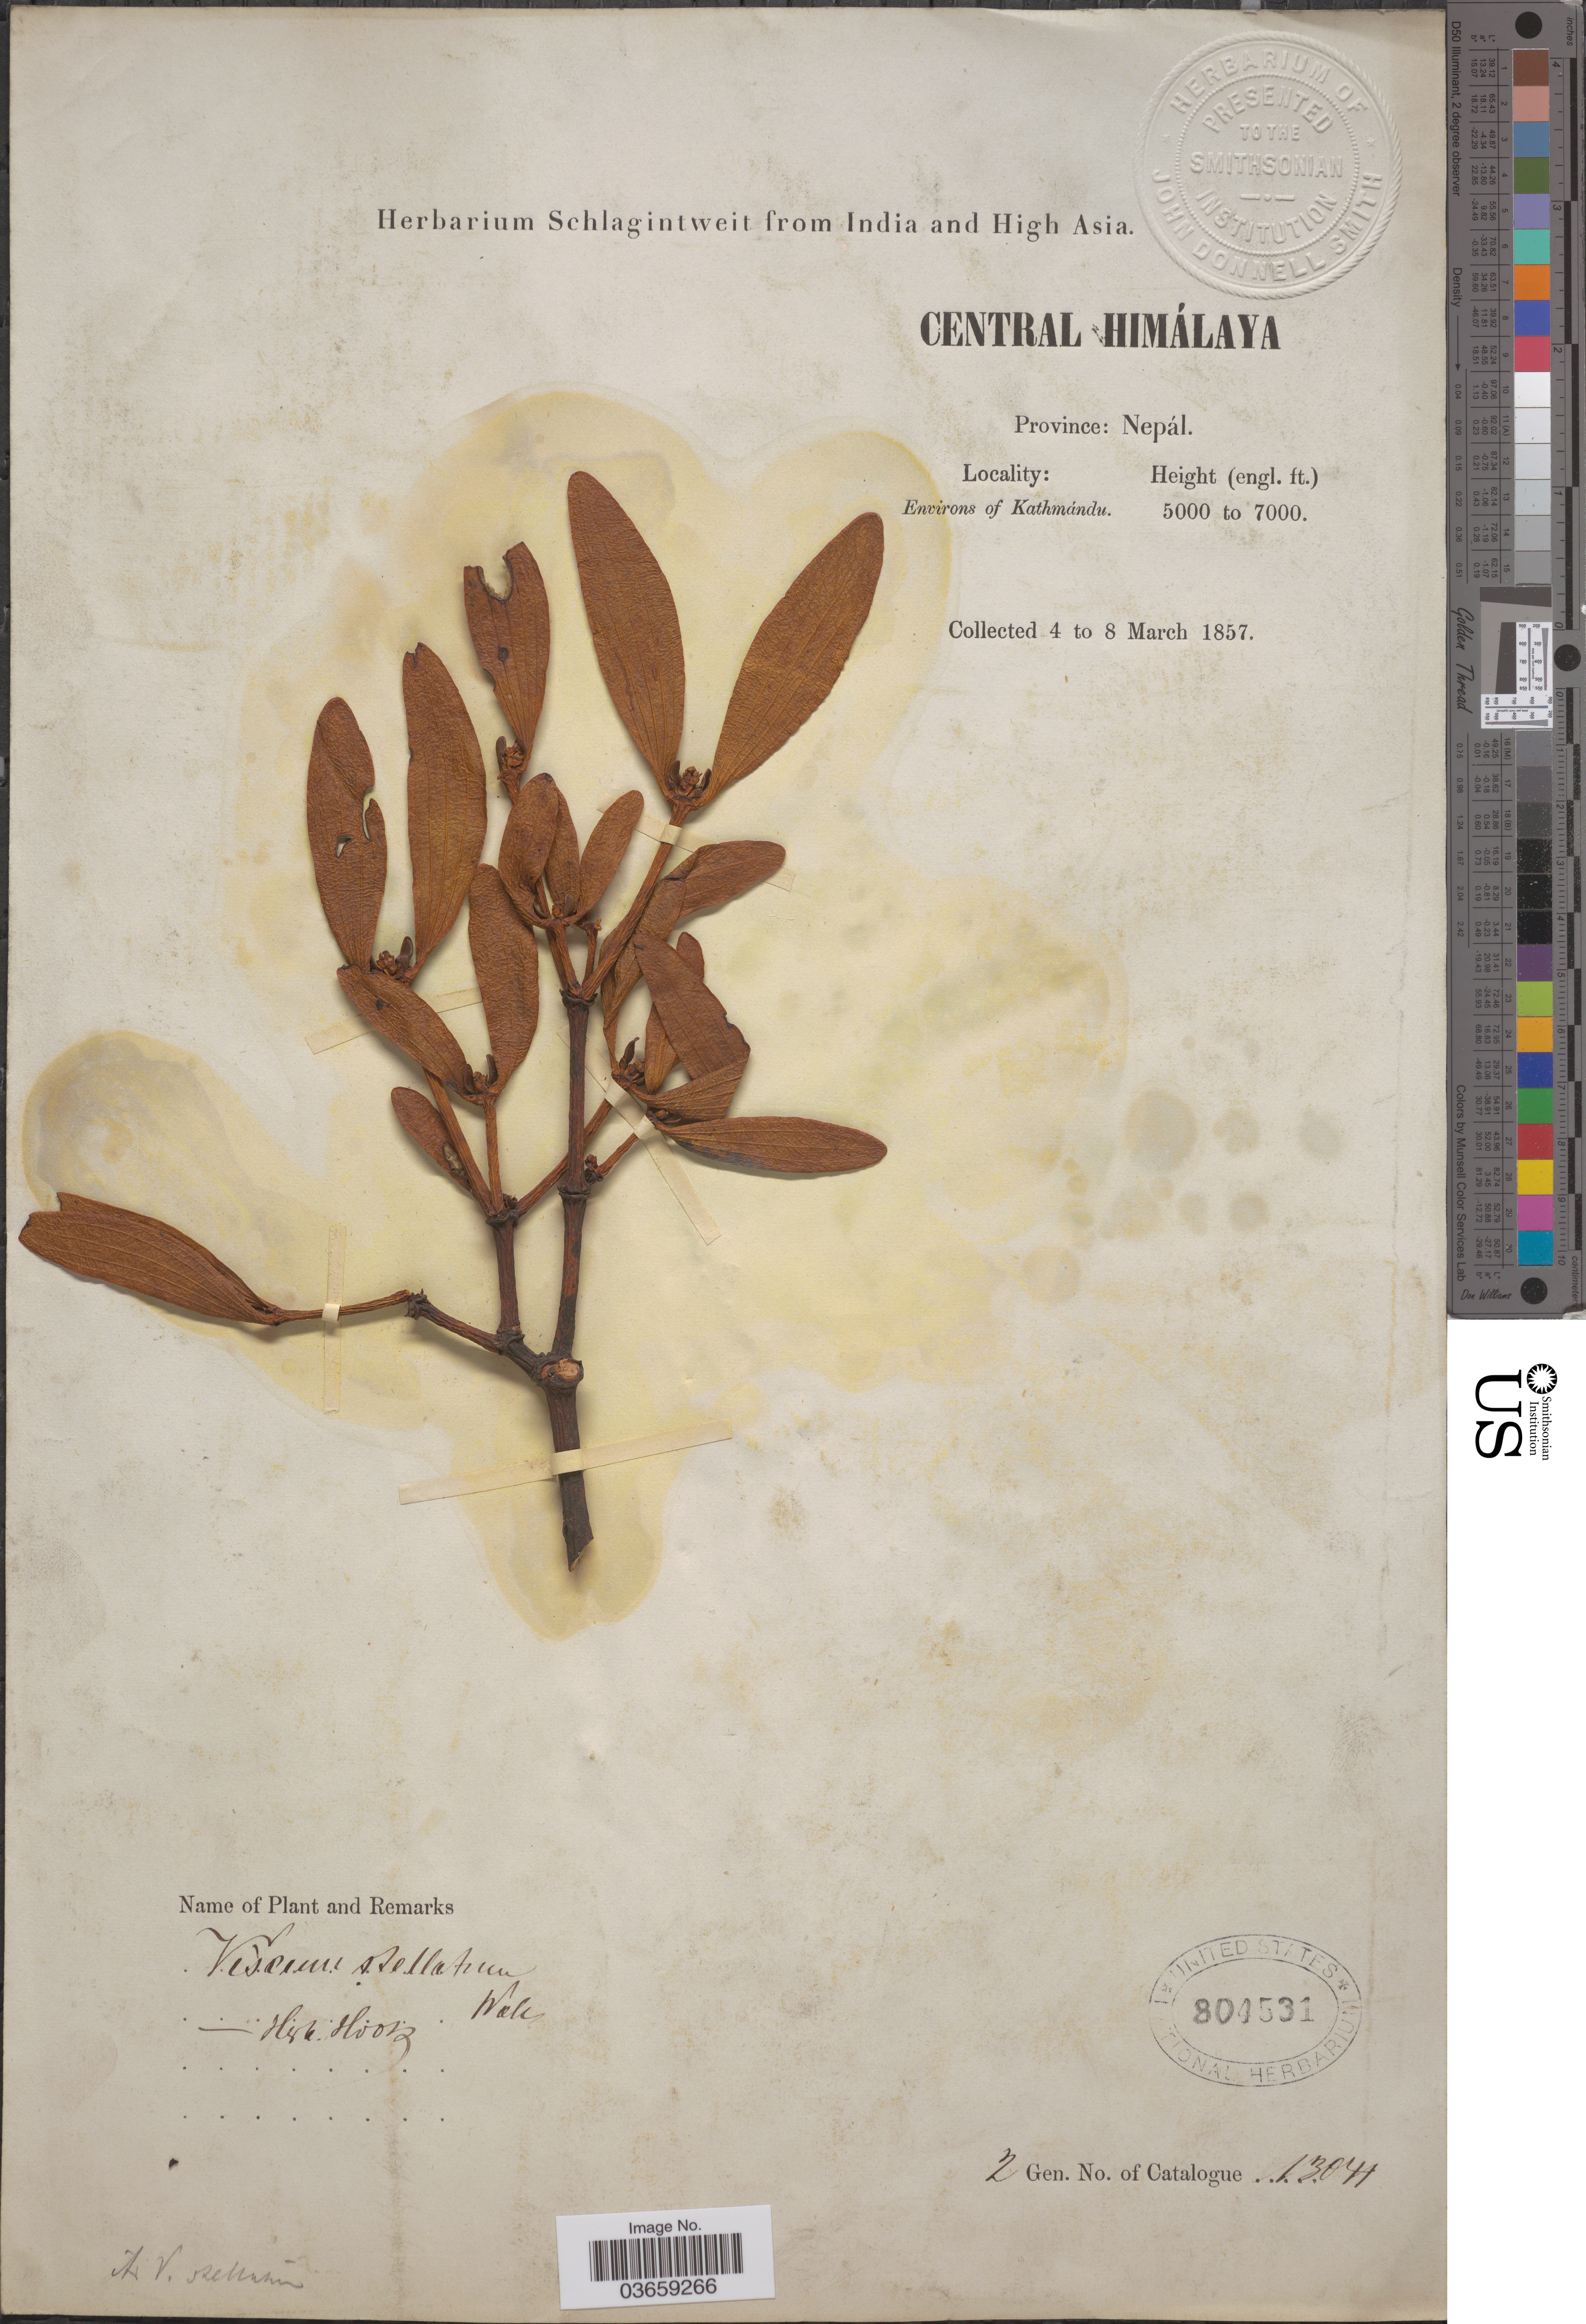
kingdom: Plantae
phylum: Tracheophyta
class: Magnoliopsida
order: Santalales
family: Viscaceae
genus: Viscum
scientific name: Viscum stellatum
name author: Buch.-Ham. ex D. Don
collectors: ex herb. Schlagintweit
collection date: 1857-03-04/1857-03-08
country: Nepal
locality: Central Himálaya. Environs of Kathmándu.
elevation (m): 1524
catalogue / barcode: US 804531